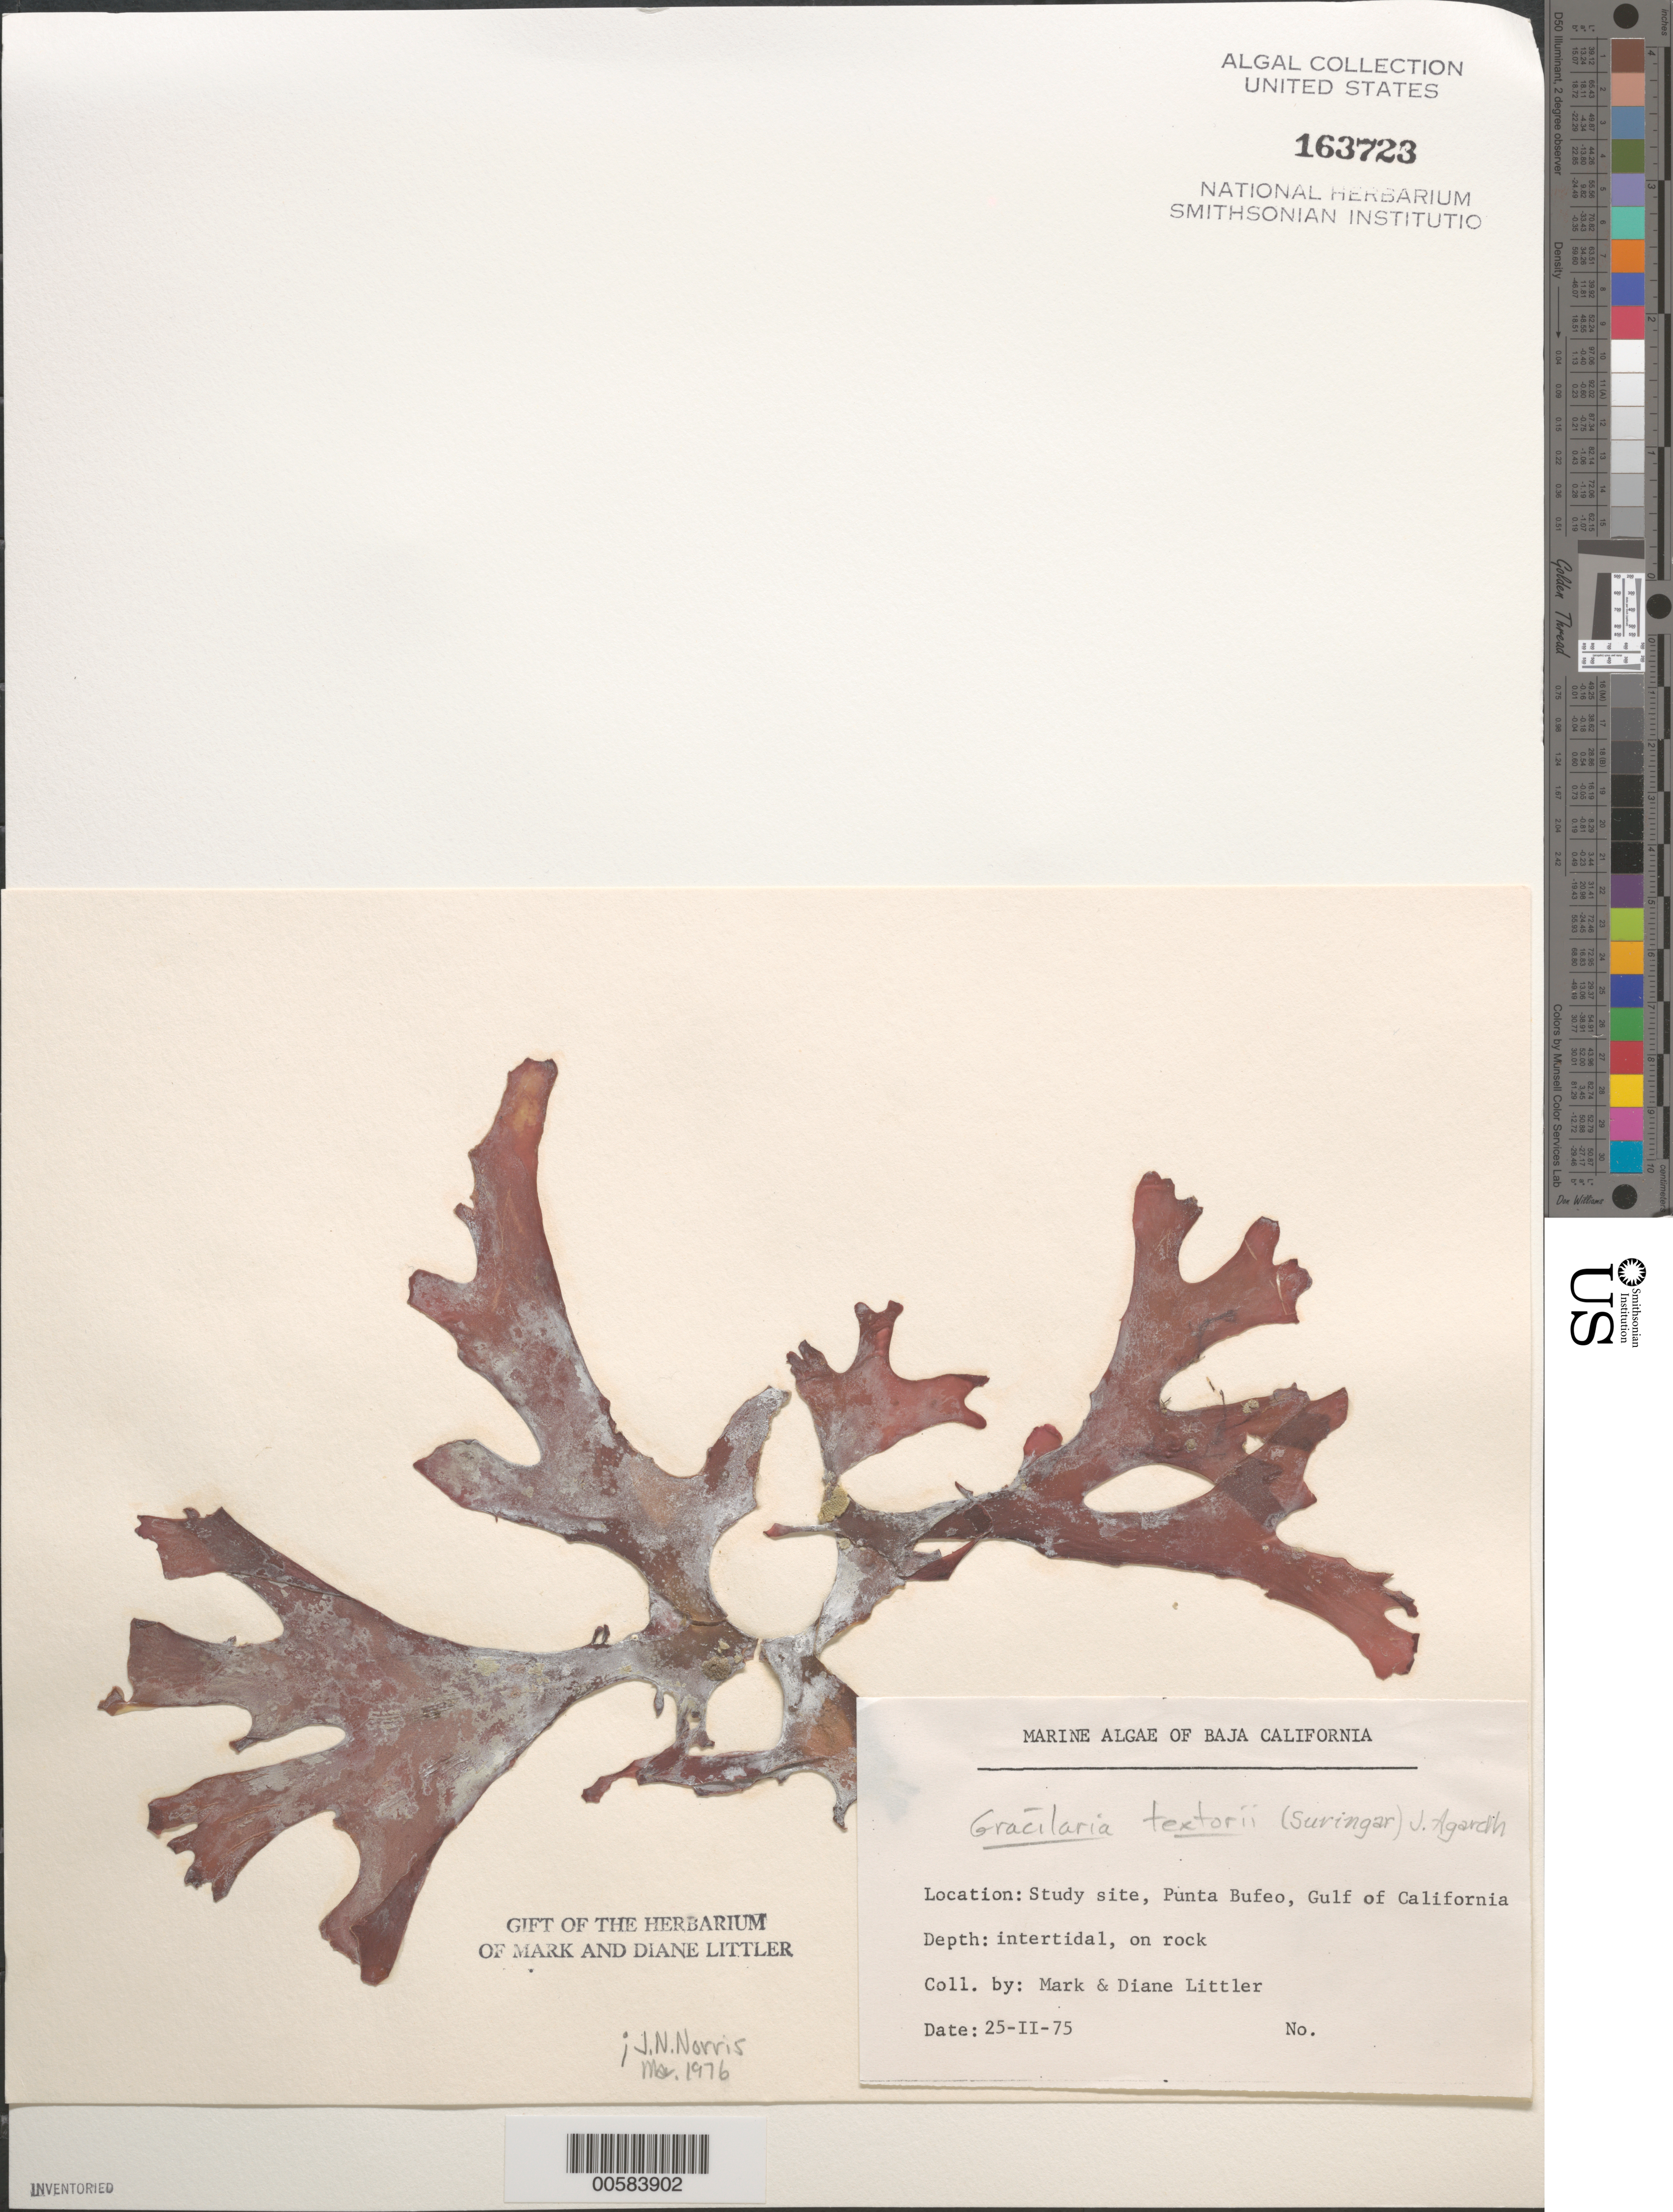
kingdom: Plantae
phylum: Rhodophyta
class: Florideophyceae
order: Gracilariales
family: Gracilariaceae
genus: Gracilaria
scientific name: Gracilaria textorii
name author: (Suringar) De Toni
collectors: M. M. Littler & D. S. Littler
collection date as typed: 25 Feb 1975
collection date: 1975-02-25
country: Mexico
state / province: Baja California Norte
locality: Punta Bufeo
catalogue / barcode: US 163723